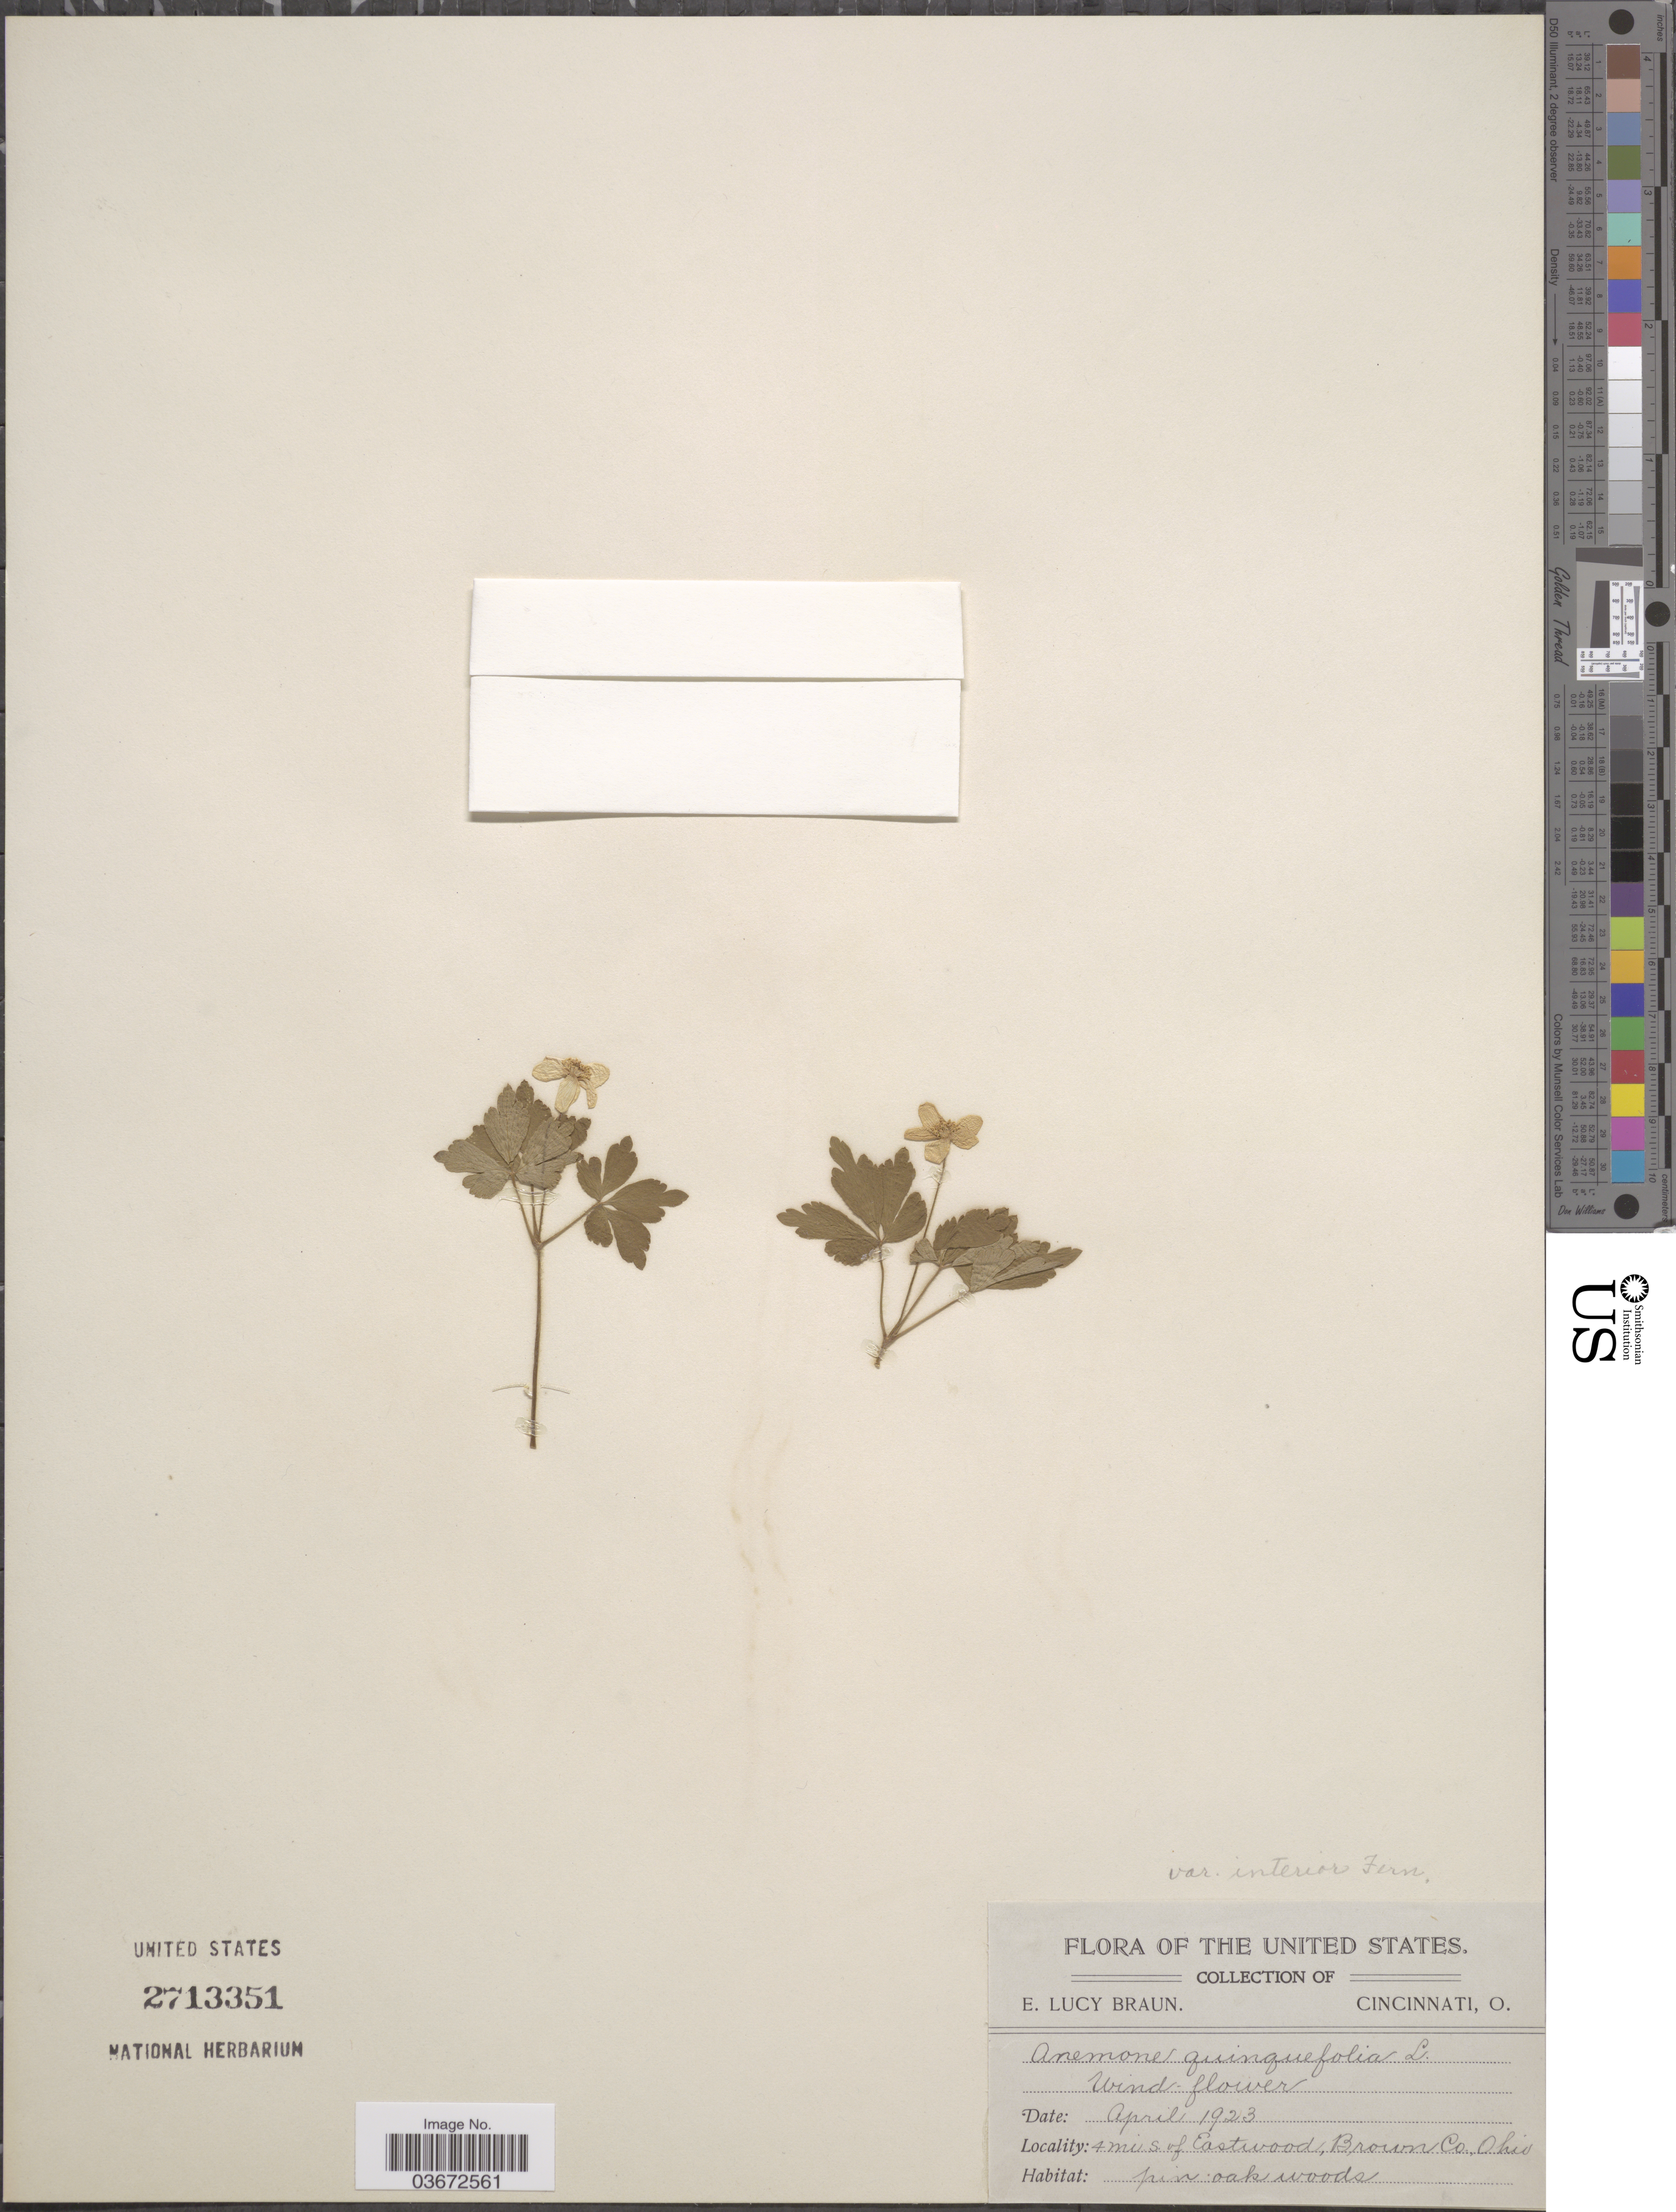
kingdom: Plantae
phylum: Tracheophyta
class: Magnoliopsida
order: Ranunculales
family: Ranunculaceae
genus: Anemone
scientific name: Anemone quinquefolia var. interior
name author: Fernald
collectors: E. L. Braun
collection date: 1923-01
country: United States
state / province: Ohio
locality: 4 mi s of Eastwood, Brown Co.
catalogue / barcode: US 2713351